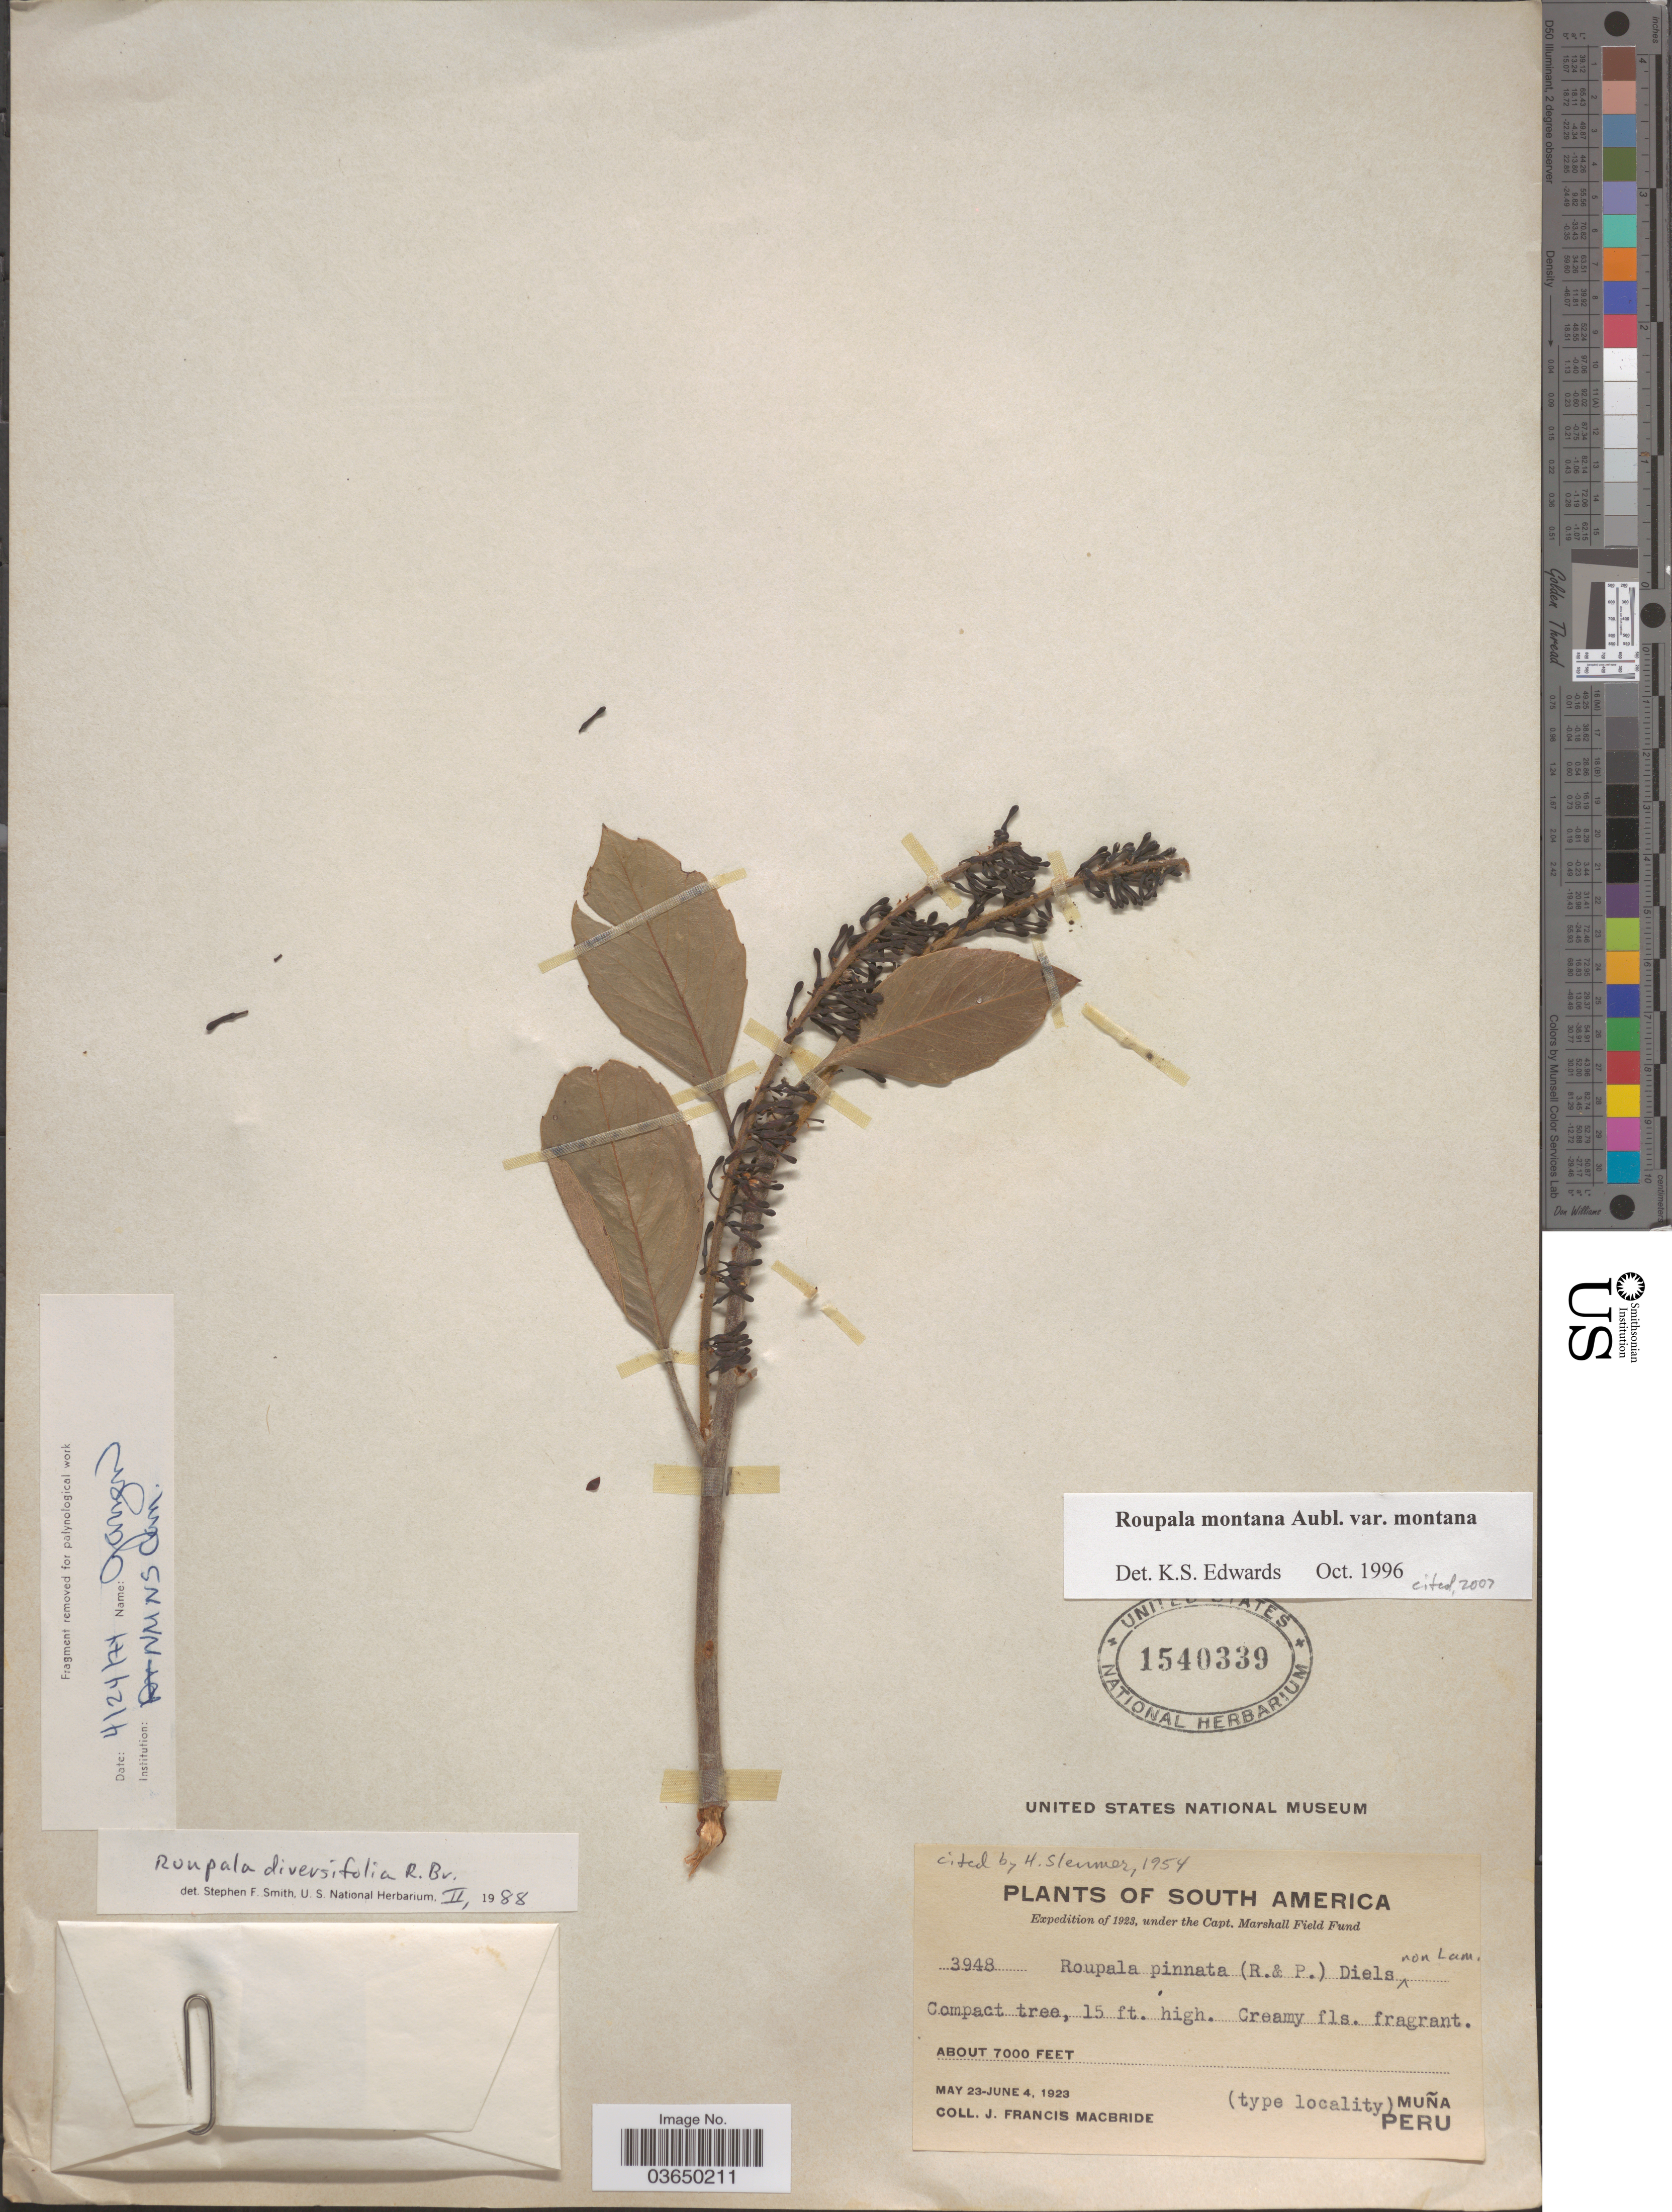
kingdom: Plantae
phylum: Tracheophyta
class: Magnoliopsida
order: Proteales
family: Proteaceae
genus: Roupala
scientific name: Roupala montana var. montana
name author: Aubl.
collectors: J. F. Macbride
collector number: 3948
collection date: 1923-05-23/1923-06-04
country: Peru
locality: Muña.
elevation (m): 2134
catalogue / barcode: US 1540339